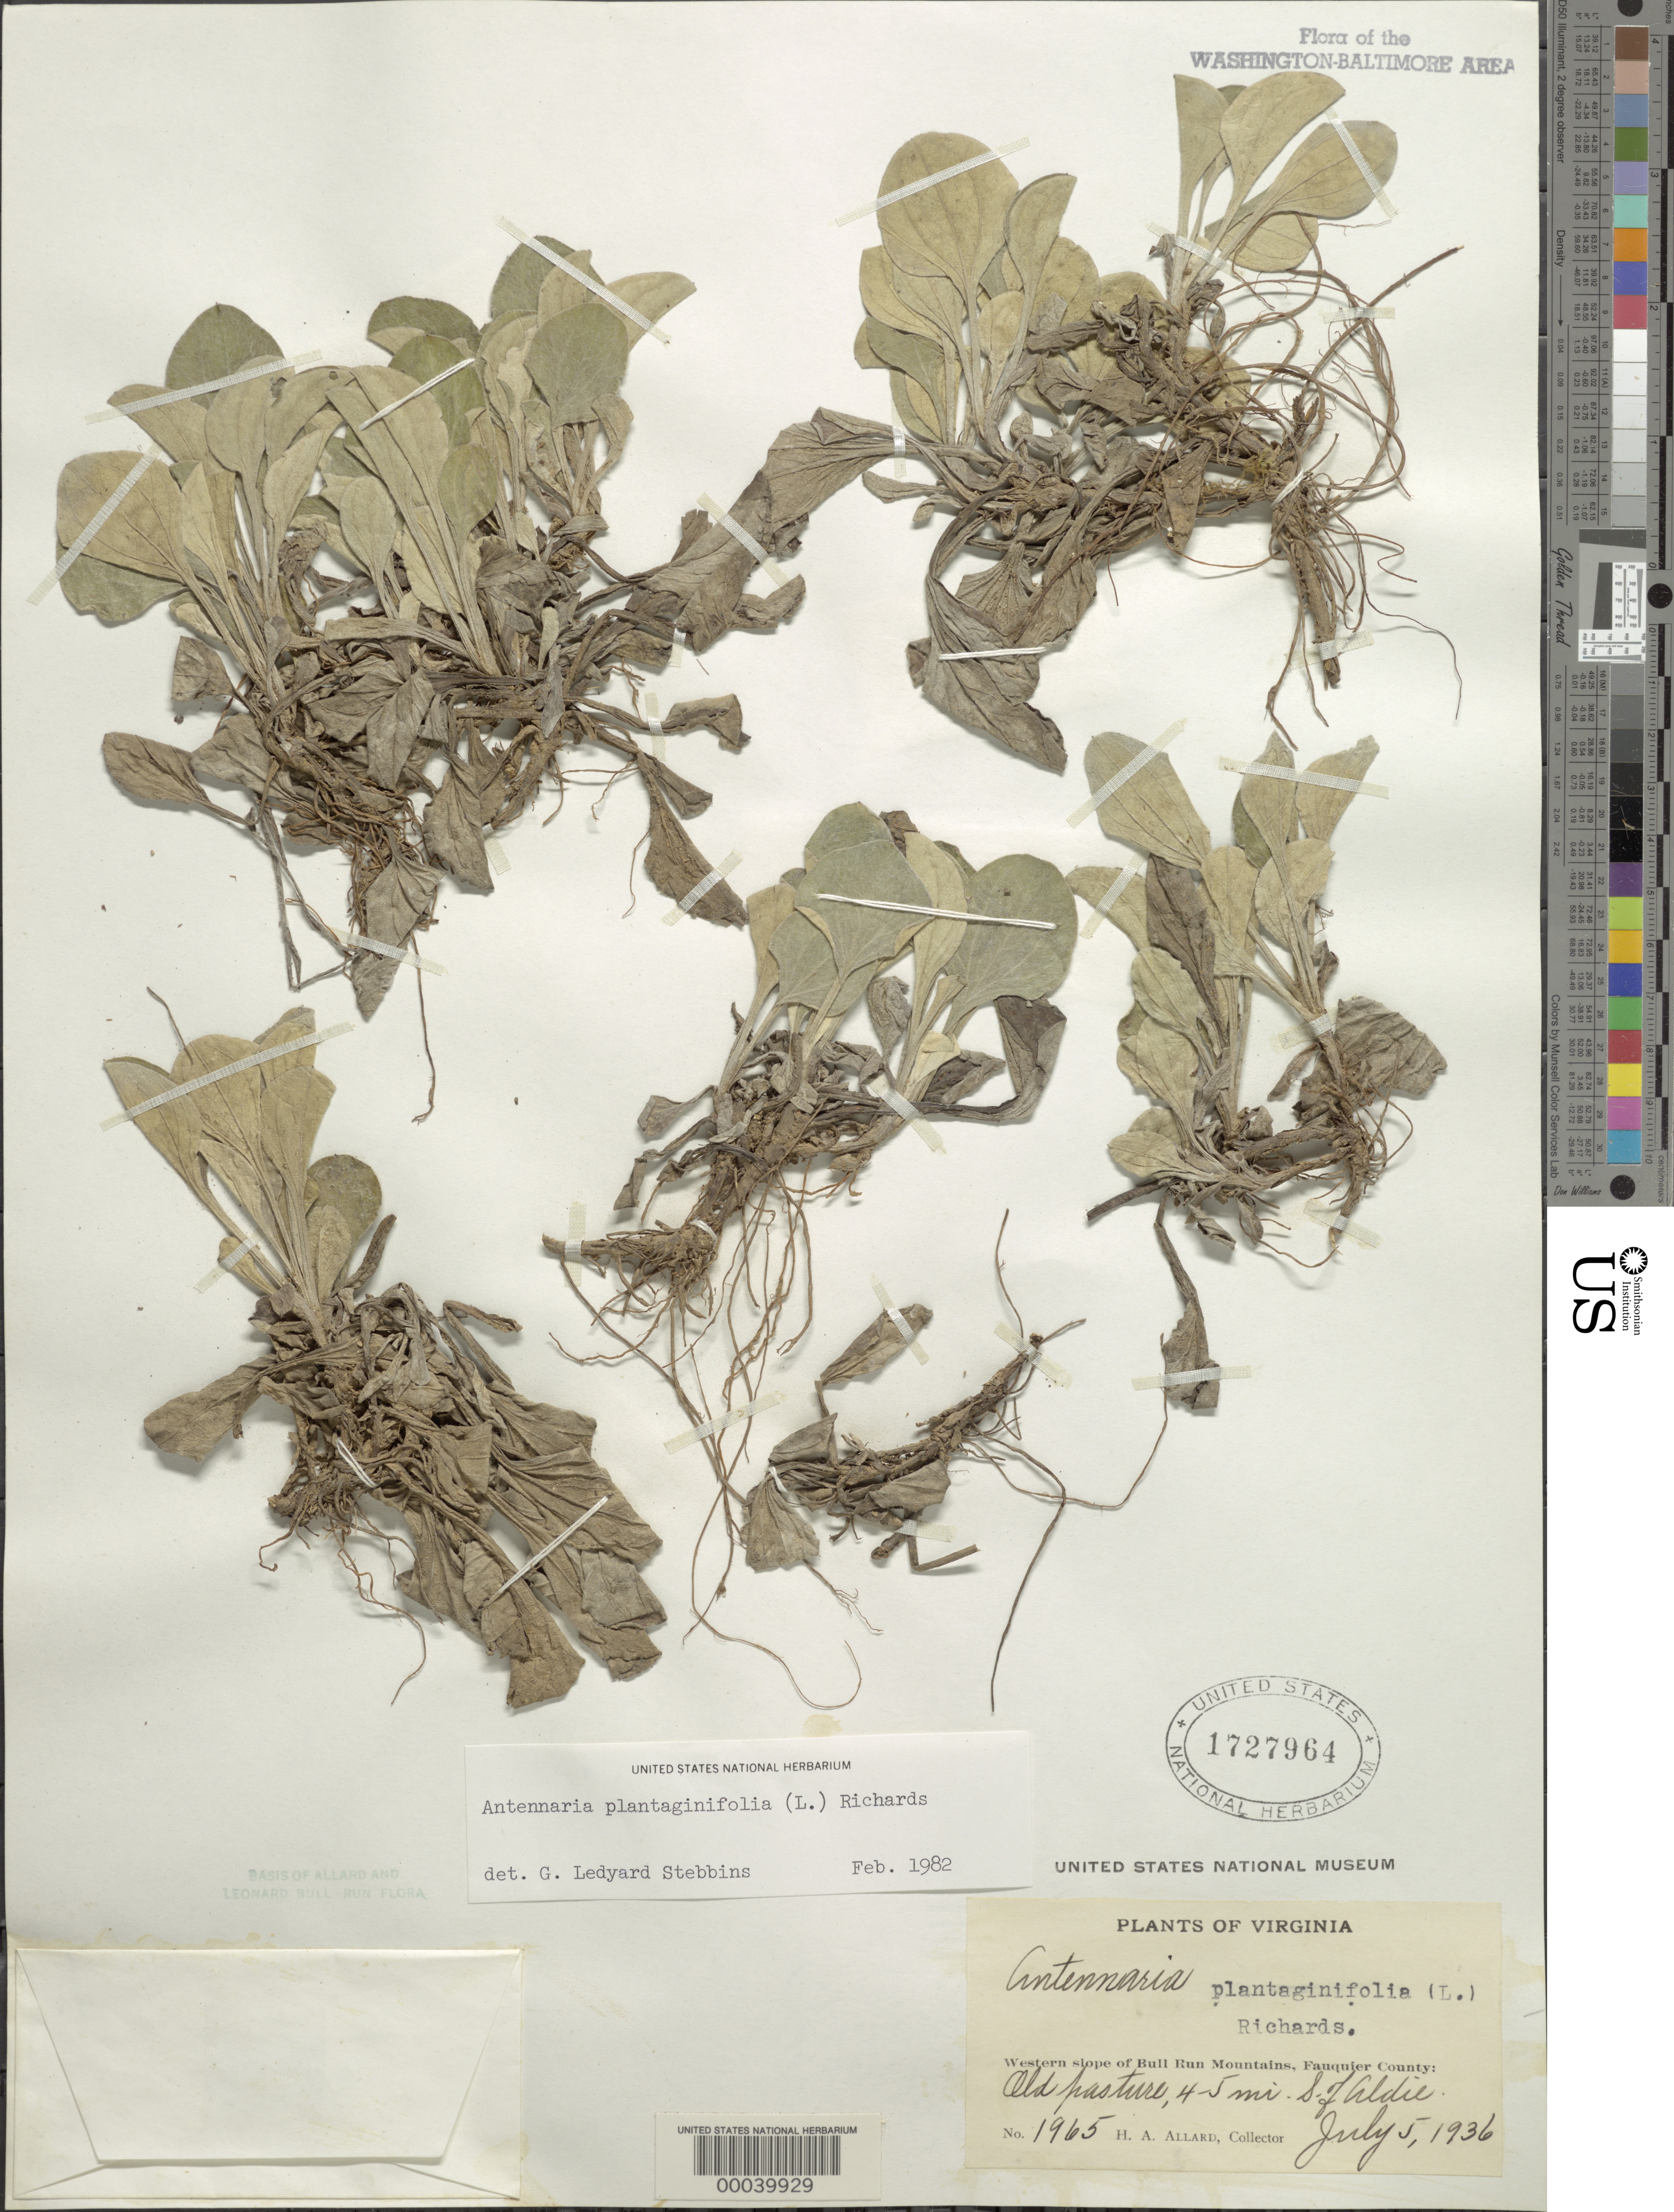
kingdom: Plantae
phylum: Tracheophyta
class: Magnoliopsida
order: Asterales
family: Asteraceae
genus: Antennaria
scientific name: Antennaria plantaginifolia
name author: (L.) Richardson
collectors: H. A. Allard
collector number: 1965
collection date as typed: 05 Jul 1936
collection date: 1936-07-05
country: United States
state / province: Virginia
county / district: Fauquier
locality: South of Aldie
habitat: Old pasture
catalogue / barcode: US 1727964